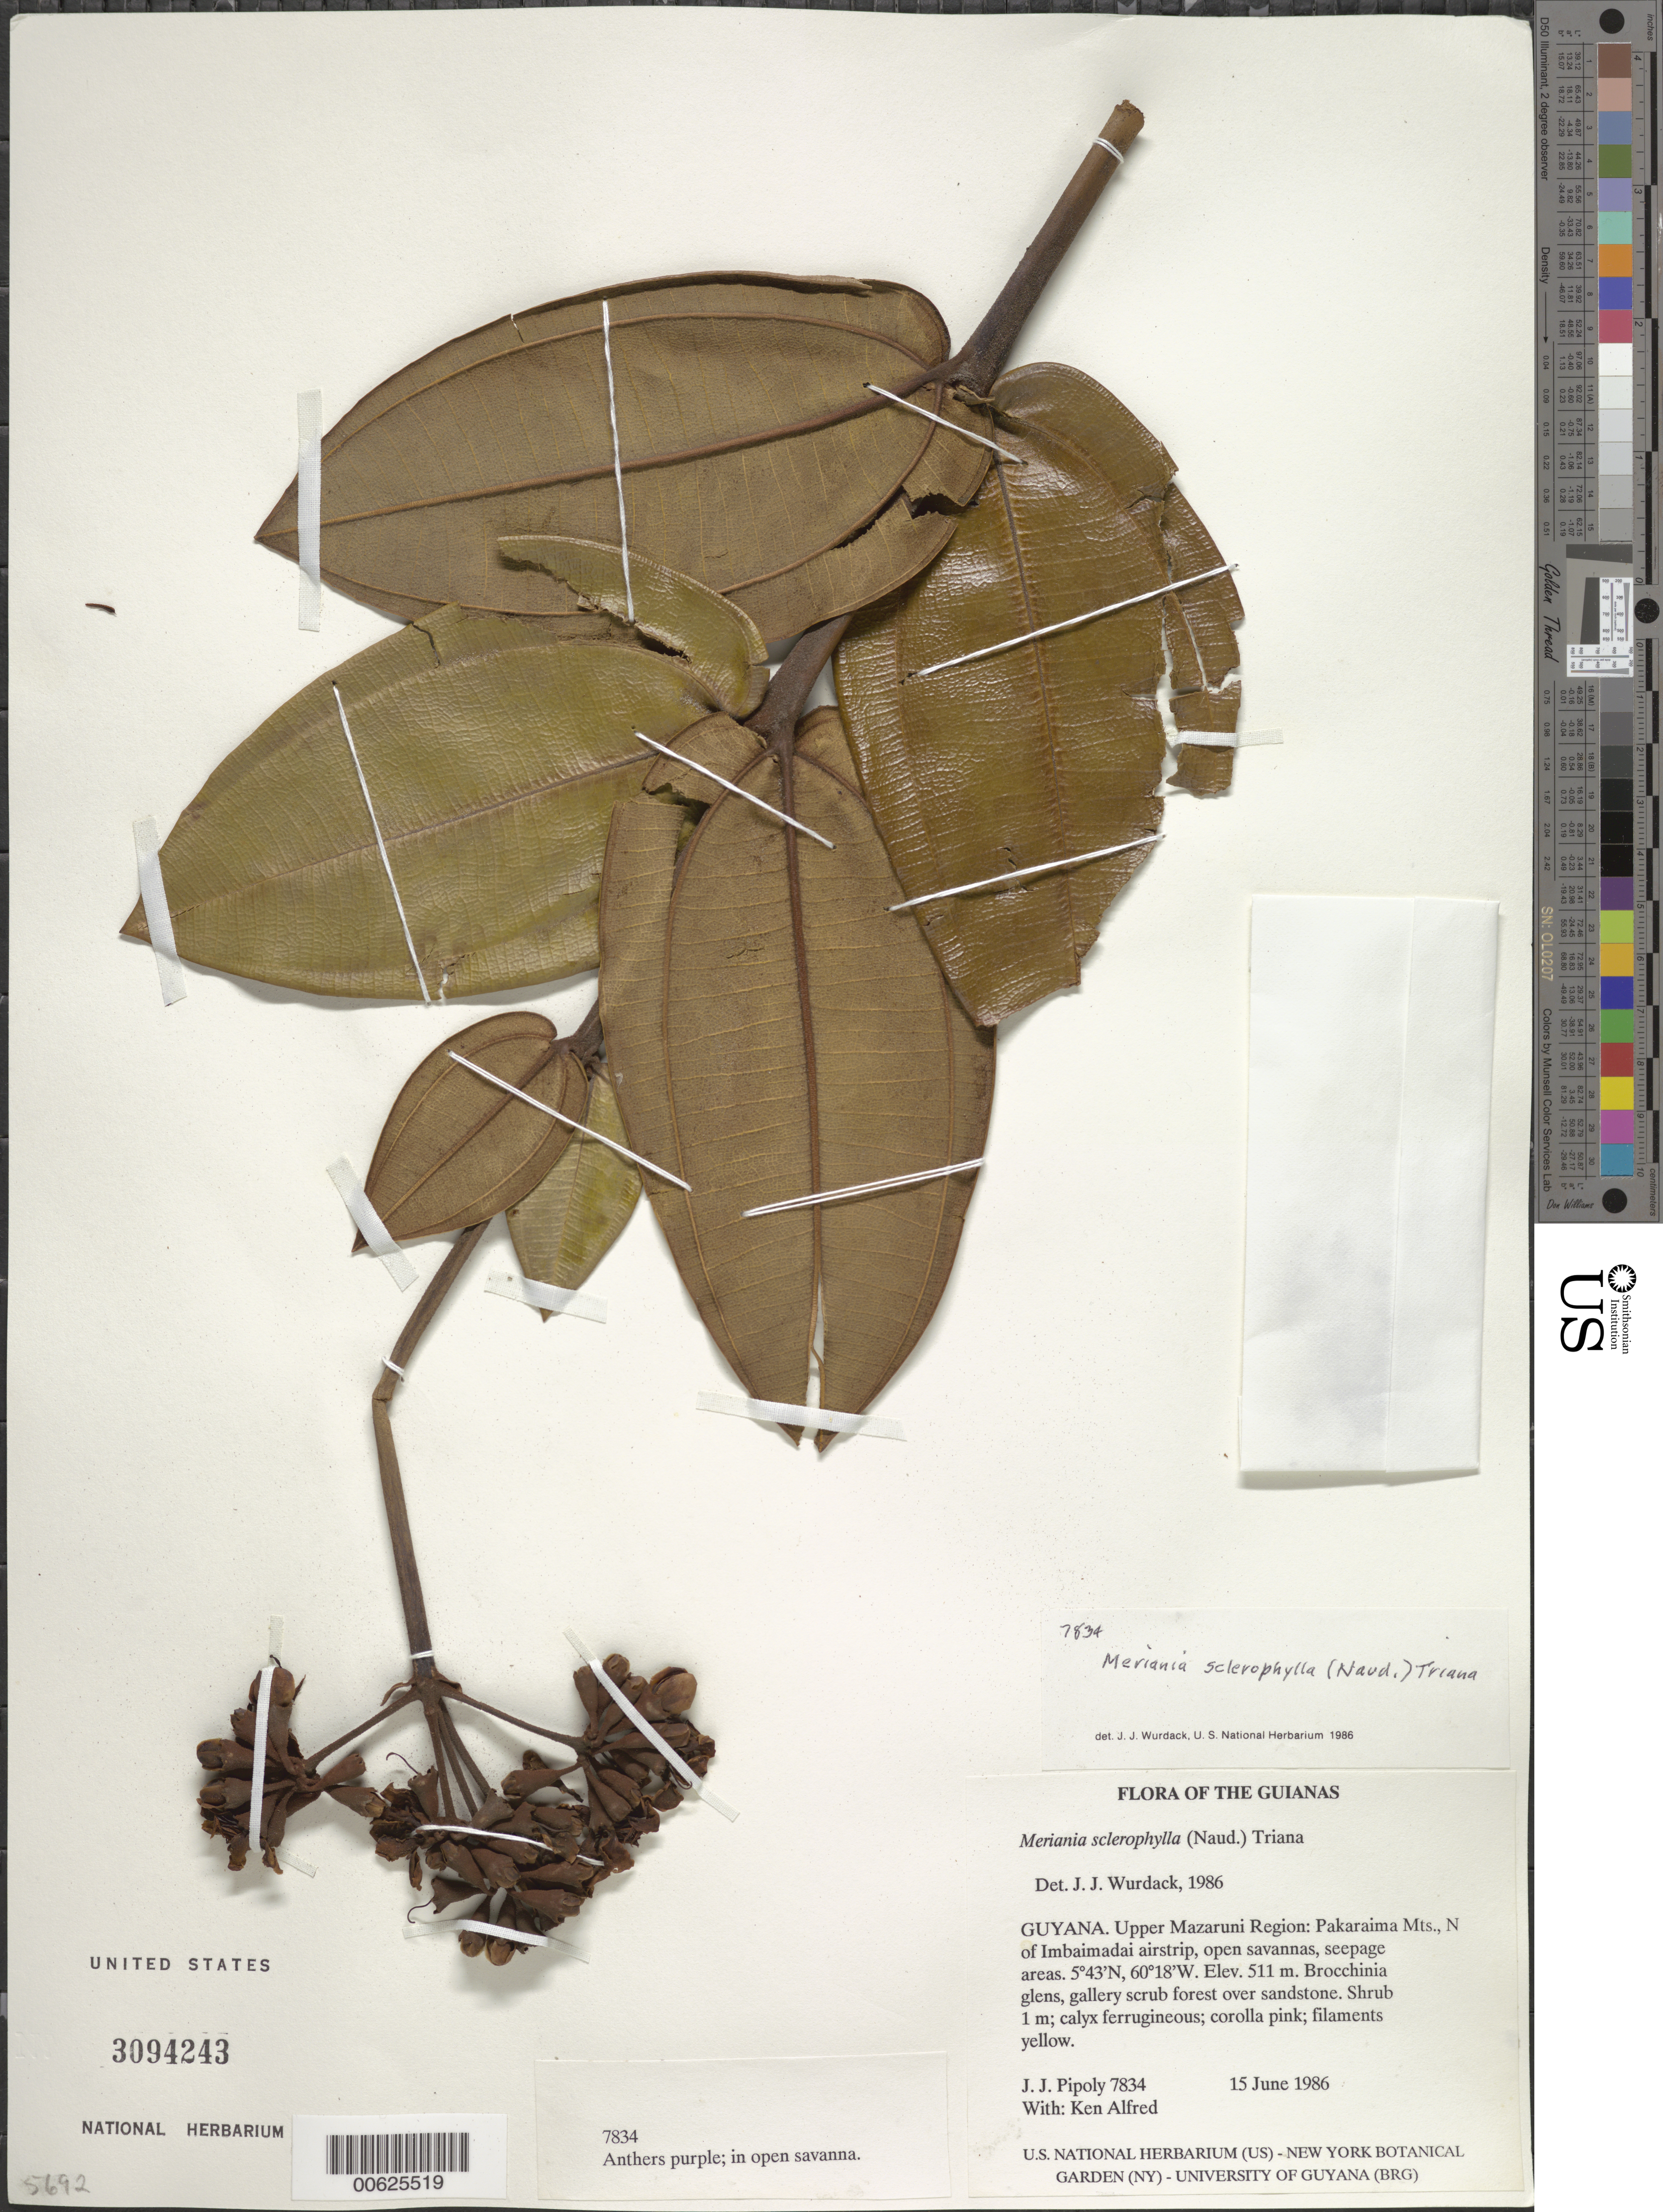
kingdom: Plantae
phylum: Tracheophyta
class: Magnoliopsida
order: Myrtales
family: Melastomataceae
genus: Meriania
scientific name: Meriania sclerophylla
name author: Triana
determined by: Wurdack, John J., (US), US (UNITED STATES)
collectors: J. J. Pipoly & K. Alfred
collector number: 7834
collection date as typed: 15 June 1986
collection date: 1986-06-15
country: Guyana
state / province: Cuyuni-Mazaruni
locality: Pakaraima Mts., N of Imbaimadai airstrip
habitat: Open savannas, seepage areas, Brocchinia glens, gallery scrub forest over sandstone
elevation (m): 511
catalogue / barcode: US 3094243